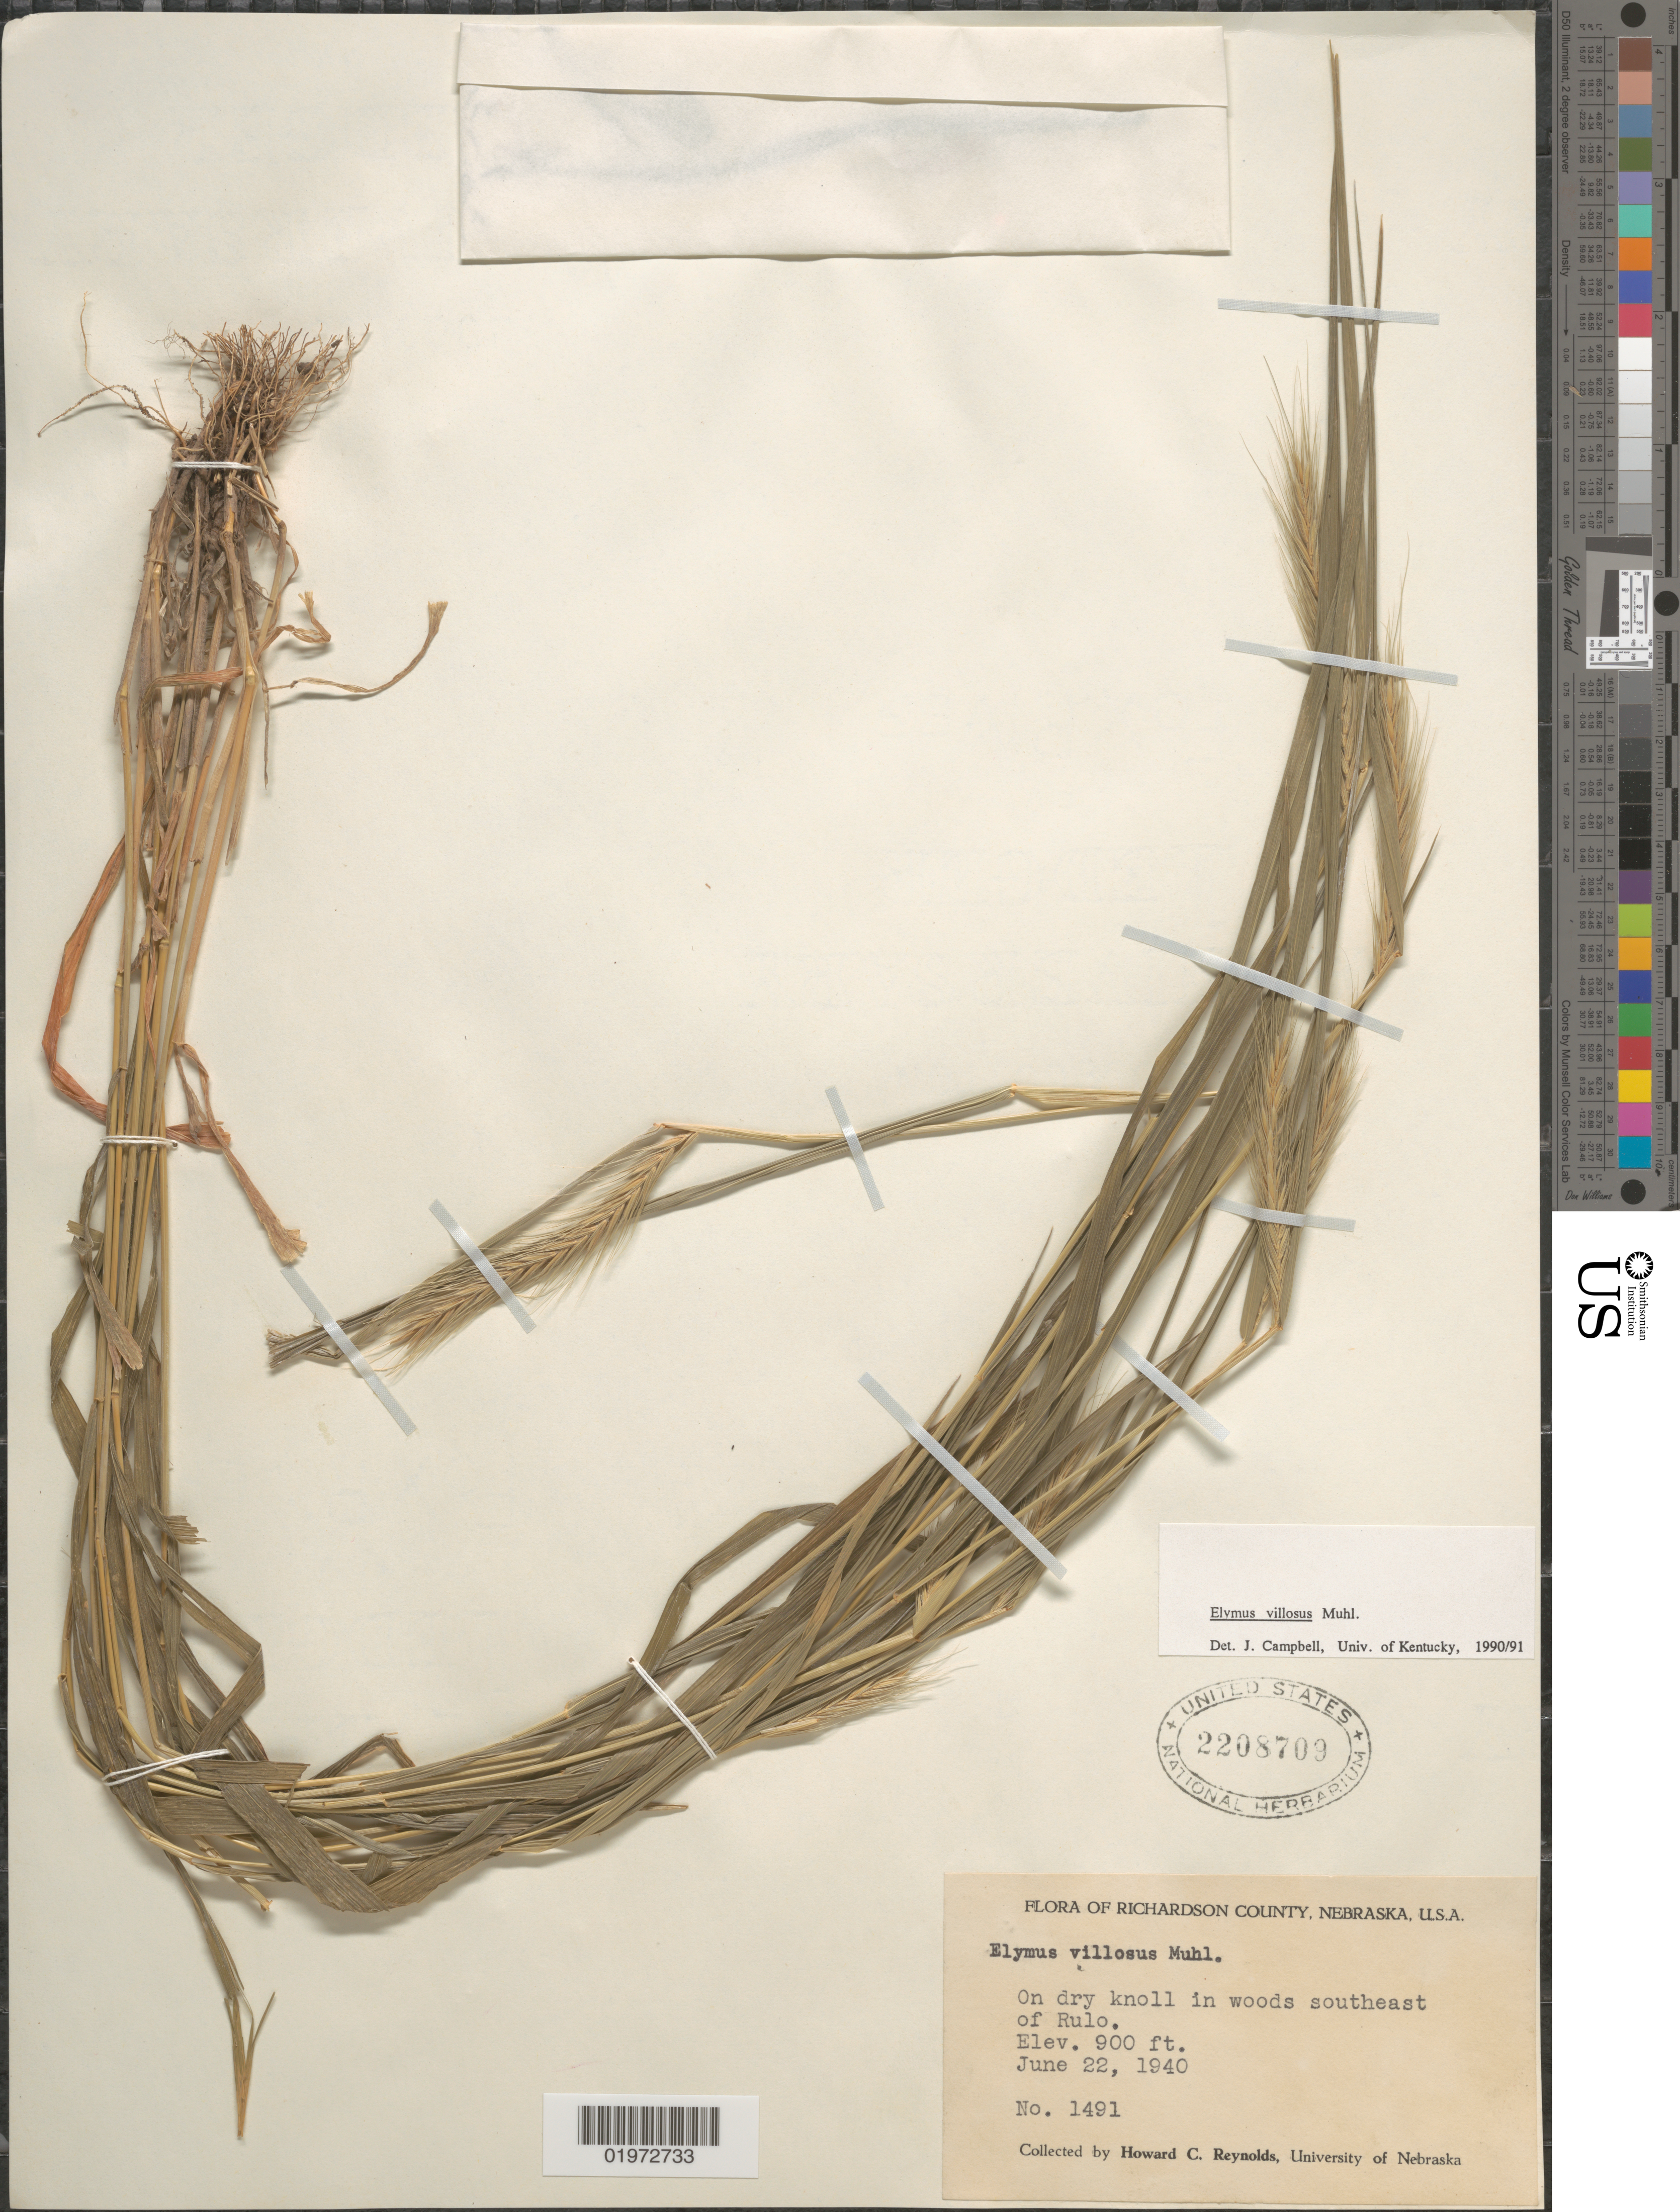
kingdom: Plantae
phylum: Tracheophyta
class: Liliopsida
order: Poales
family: Poaceae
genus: Elymus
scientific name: Elymus villosus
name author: Muhl. ex Willd.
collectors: H. Reynolds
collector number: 1491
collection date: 1940-06-22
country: United States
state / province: Nebraska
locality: Richardson County. On dry knoll in woods southeast of Rulo.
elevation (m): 274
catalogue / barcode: US 2208709